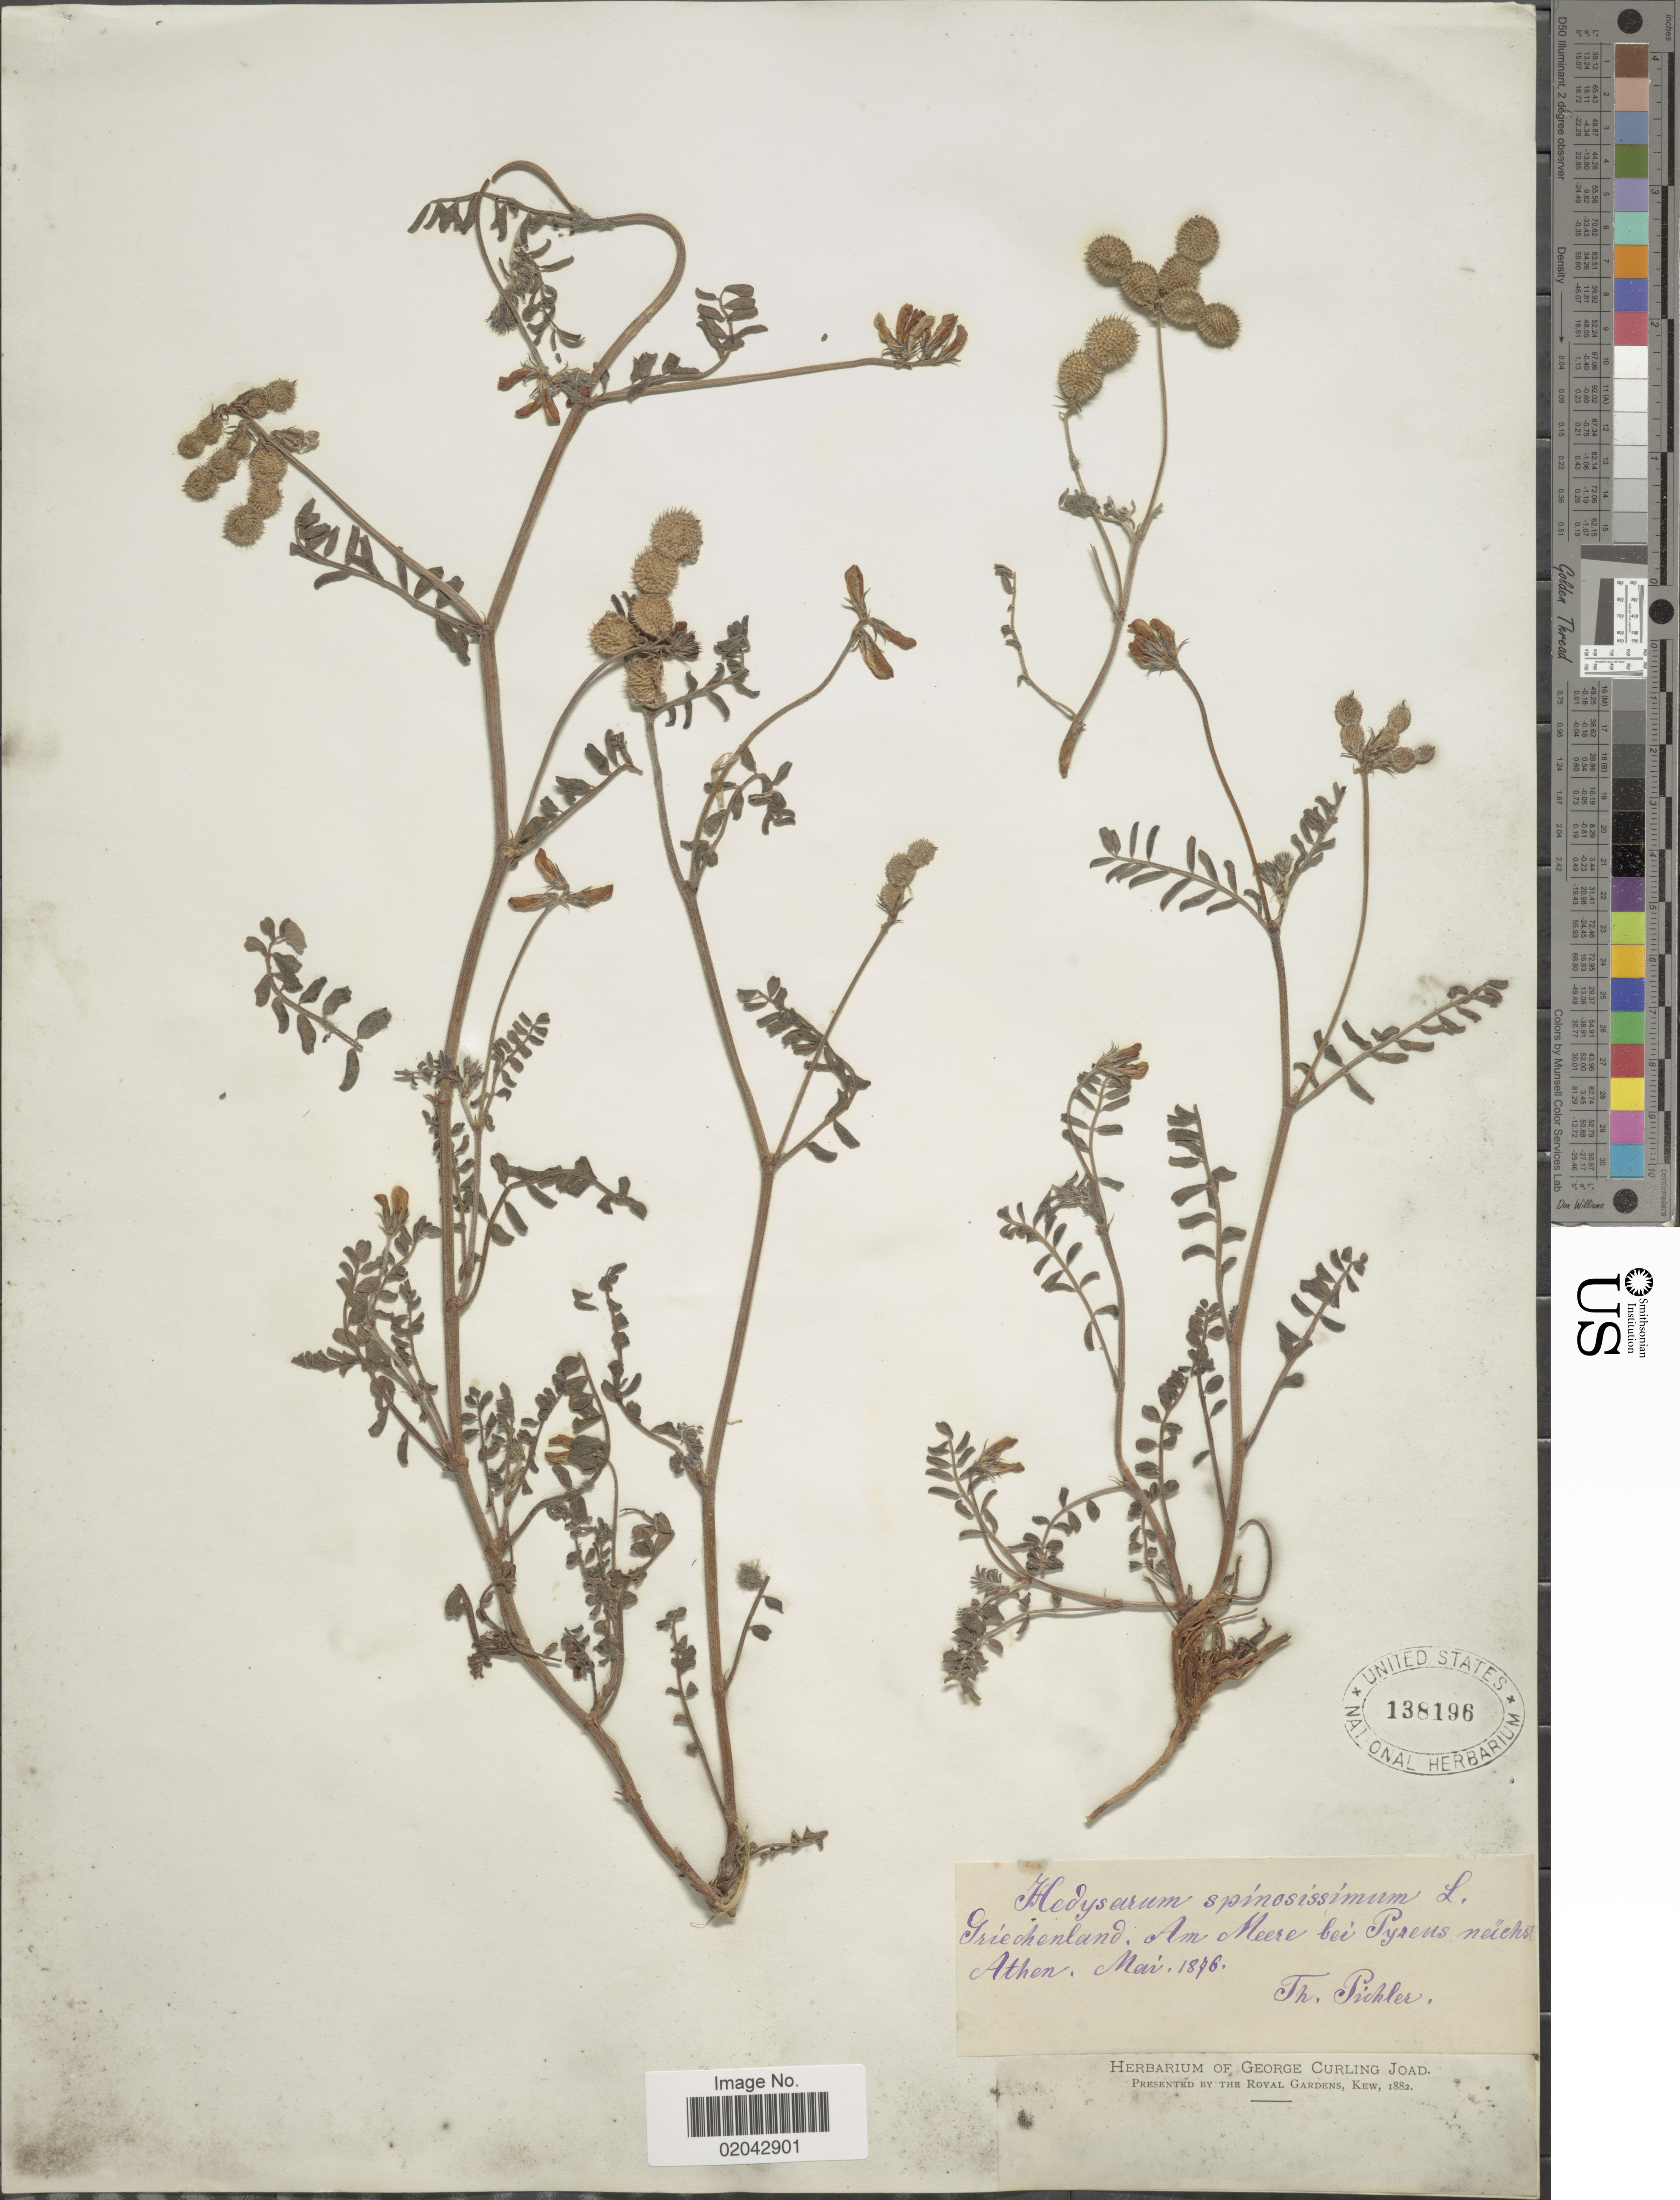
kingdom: Plantae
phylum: Tracheophyta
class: Magnoliopsida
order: Fabales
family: Fabaceae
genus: Hedysarum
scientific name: Hedysarum capitatum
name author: Burm. f.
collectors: T. Pichler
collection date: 1896-05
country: Greece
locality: Am Meere bei Pyreus neichst Athen.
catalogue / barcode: US 138196